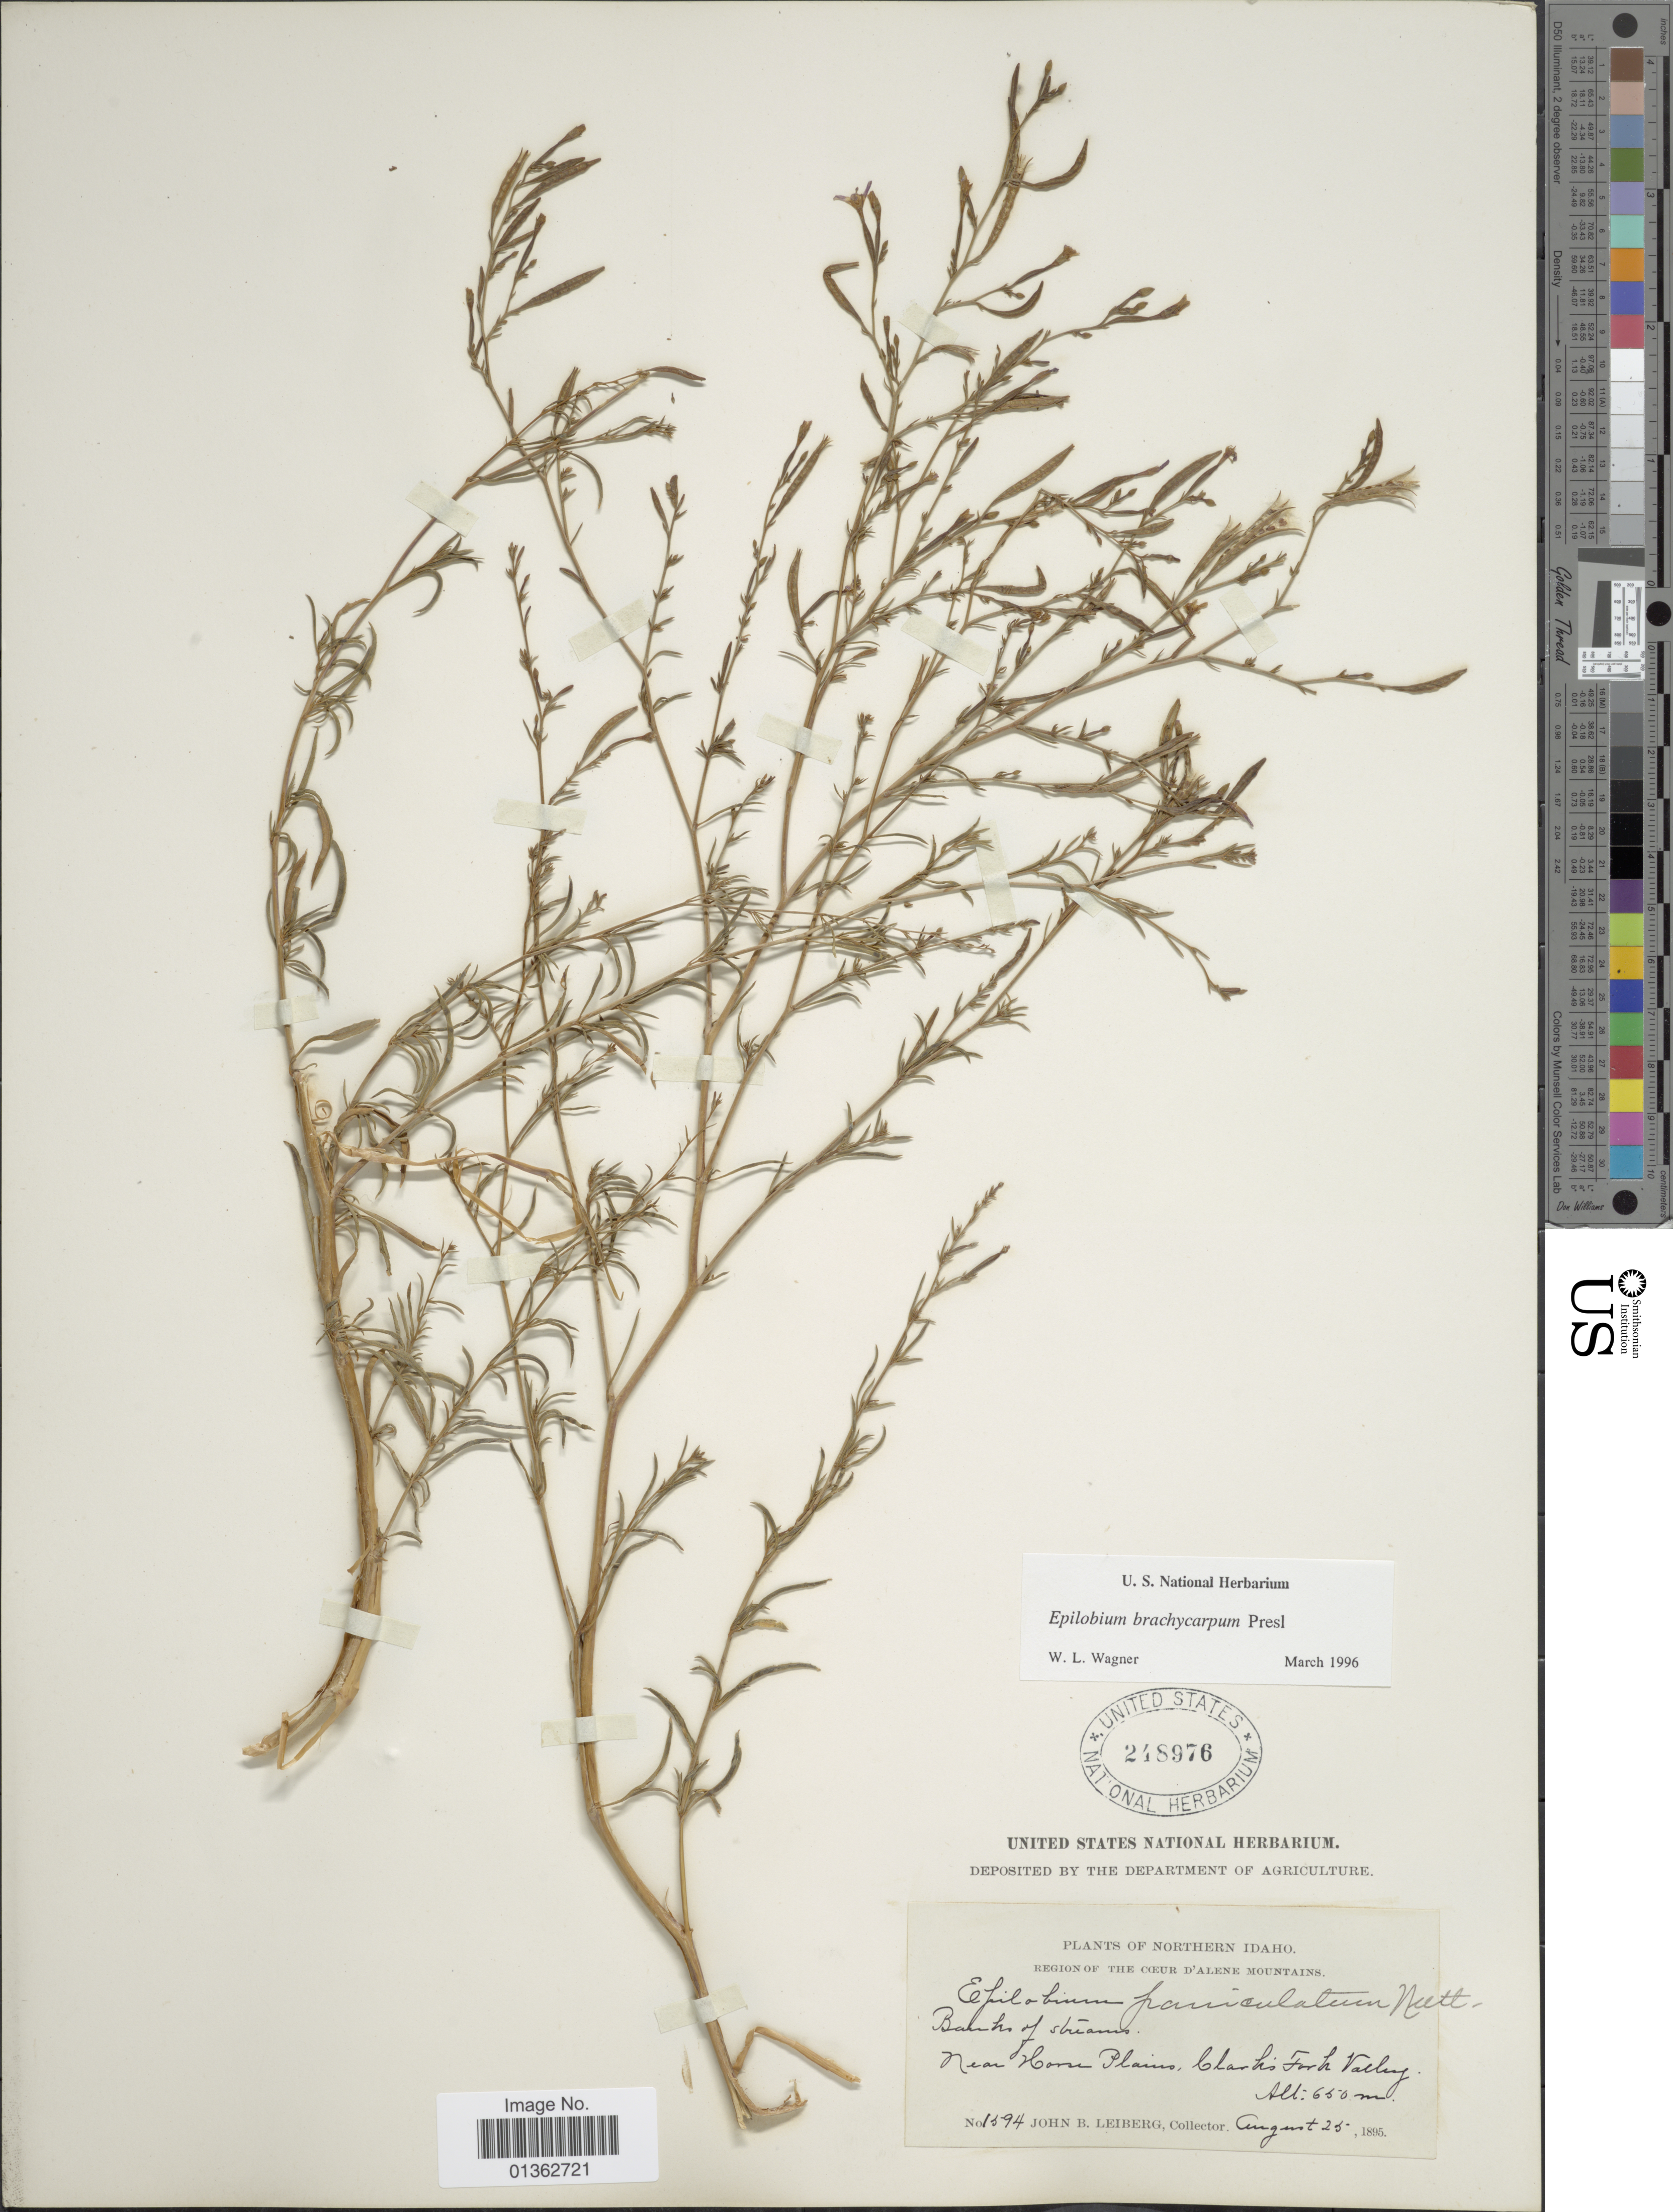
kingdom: Plantae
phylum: Tracheophyta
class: Magnoliopsida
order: Myrtales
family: Onagraceae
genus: Epilobium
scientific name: Epilobium brachycarpum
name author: C. Presl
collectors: J. B. Leiberg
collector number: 1594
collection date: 1895-08-25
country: United States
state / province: Idaho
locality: Northern Idaho, Region of the Coeur d'Alene Mountains. Near Horse Plains, Clark's Fork Valley.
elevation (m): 650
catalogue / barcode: US 248976